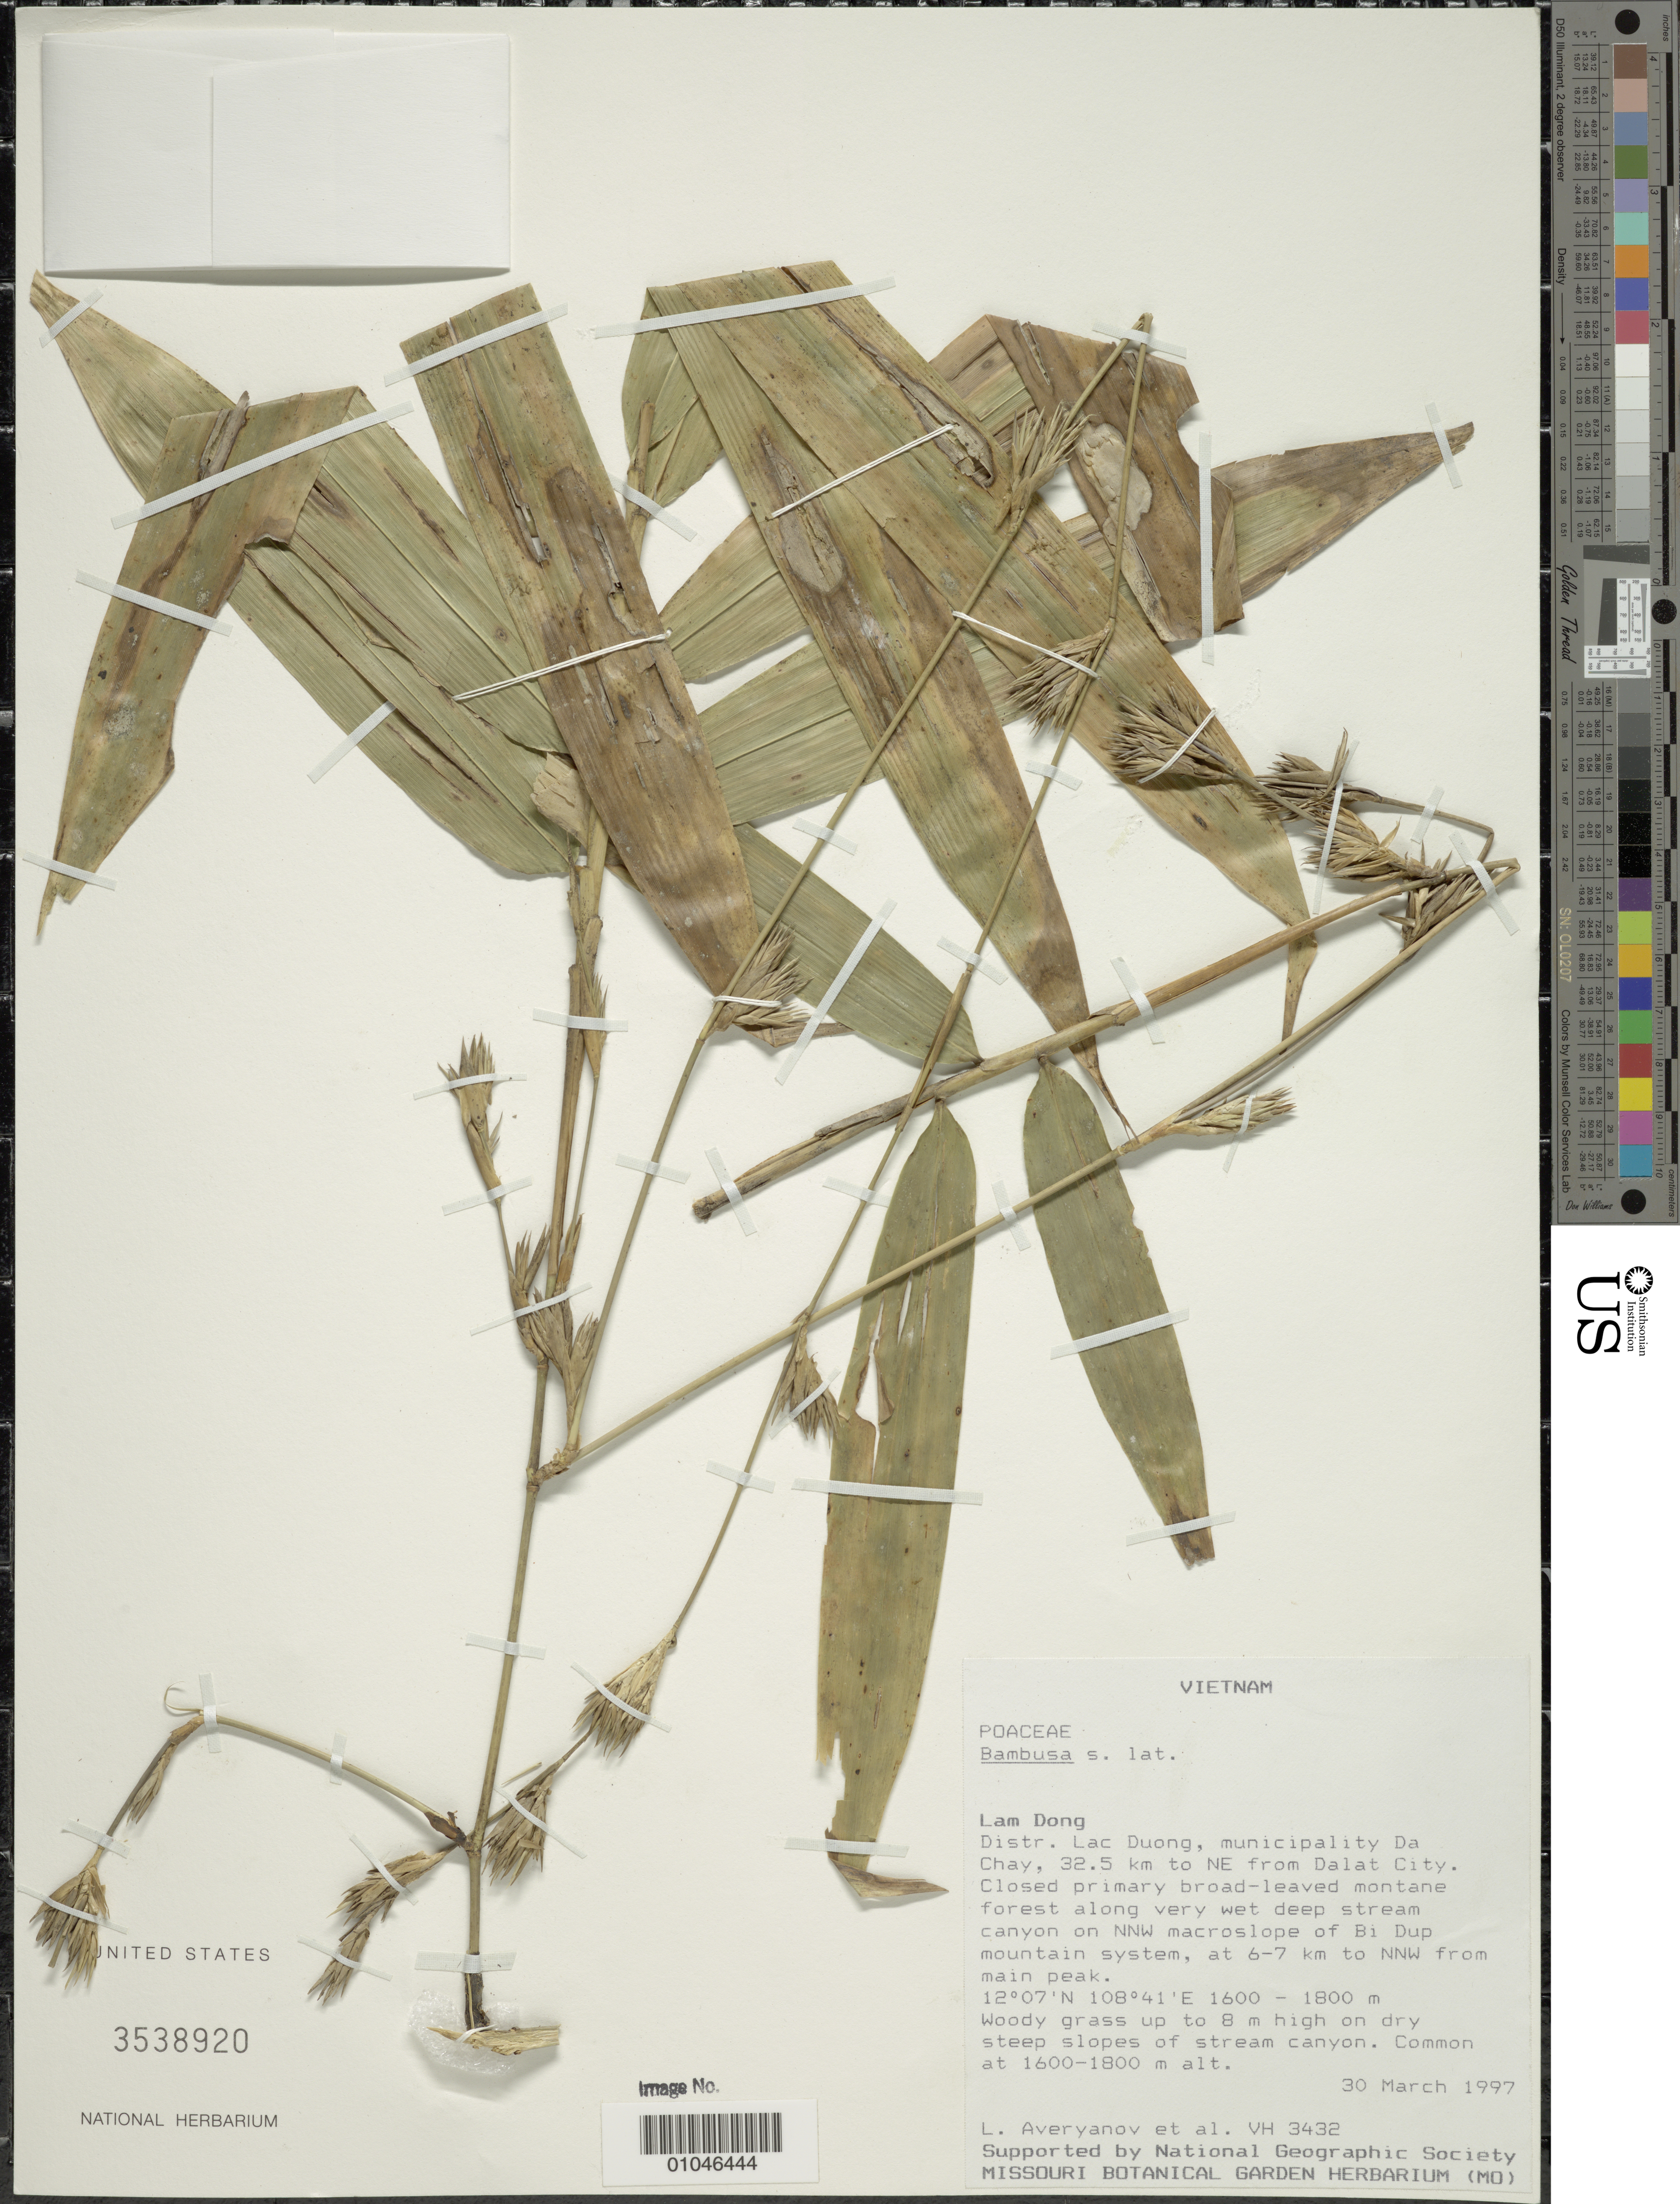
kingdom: Plantae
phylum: Tracheophyta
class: Liliopsida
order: Poales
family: Poaceae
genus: Bambusa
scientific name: Bambusa sp.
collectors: L. Averyanov et al.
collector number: VH 3432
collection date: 1997-03-30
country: Vietnam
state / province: Thái Nguyên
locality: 32.5 km NE of Dalat City, muncipality Da Chay, Distr. Lac Duong, Lam Dong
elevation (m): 1600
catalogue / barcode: US 3538920